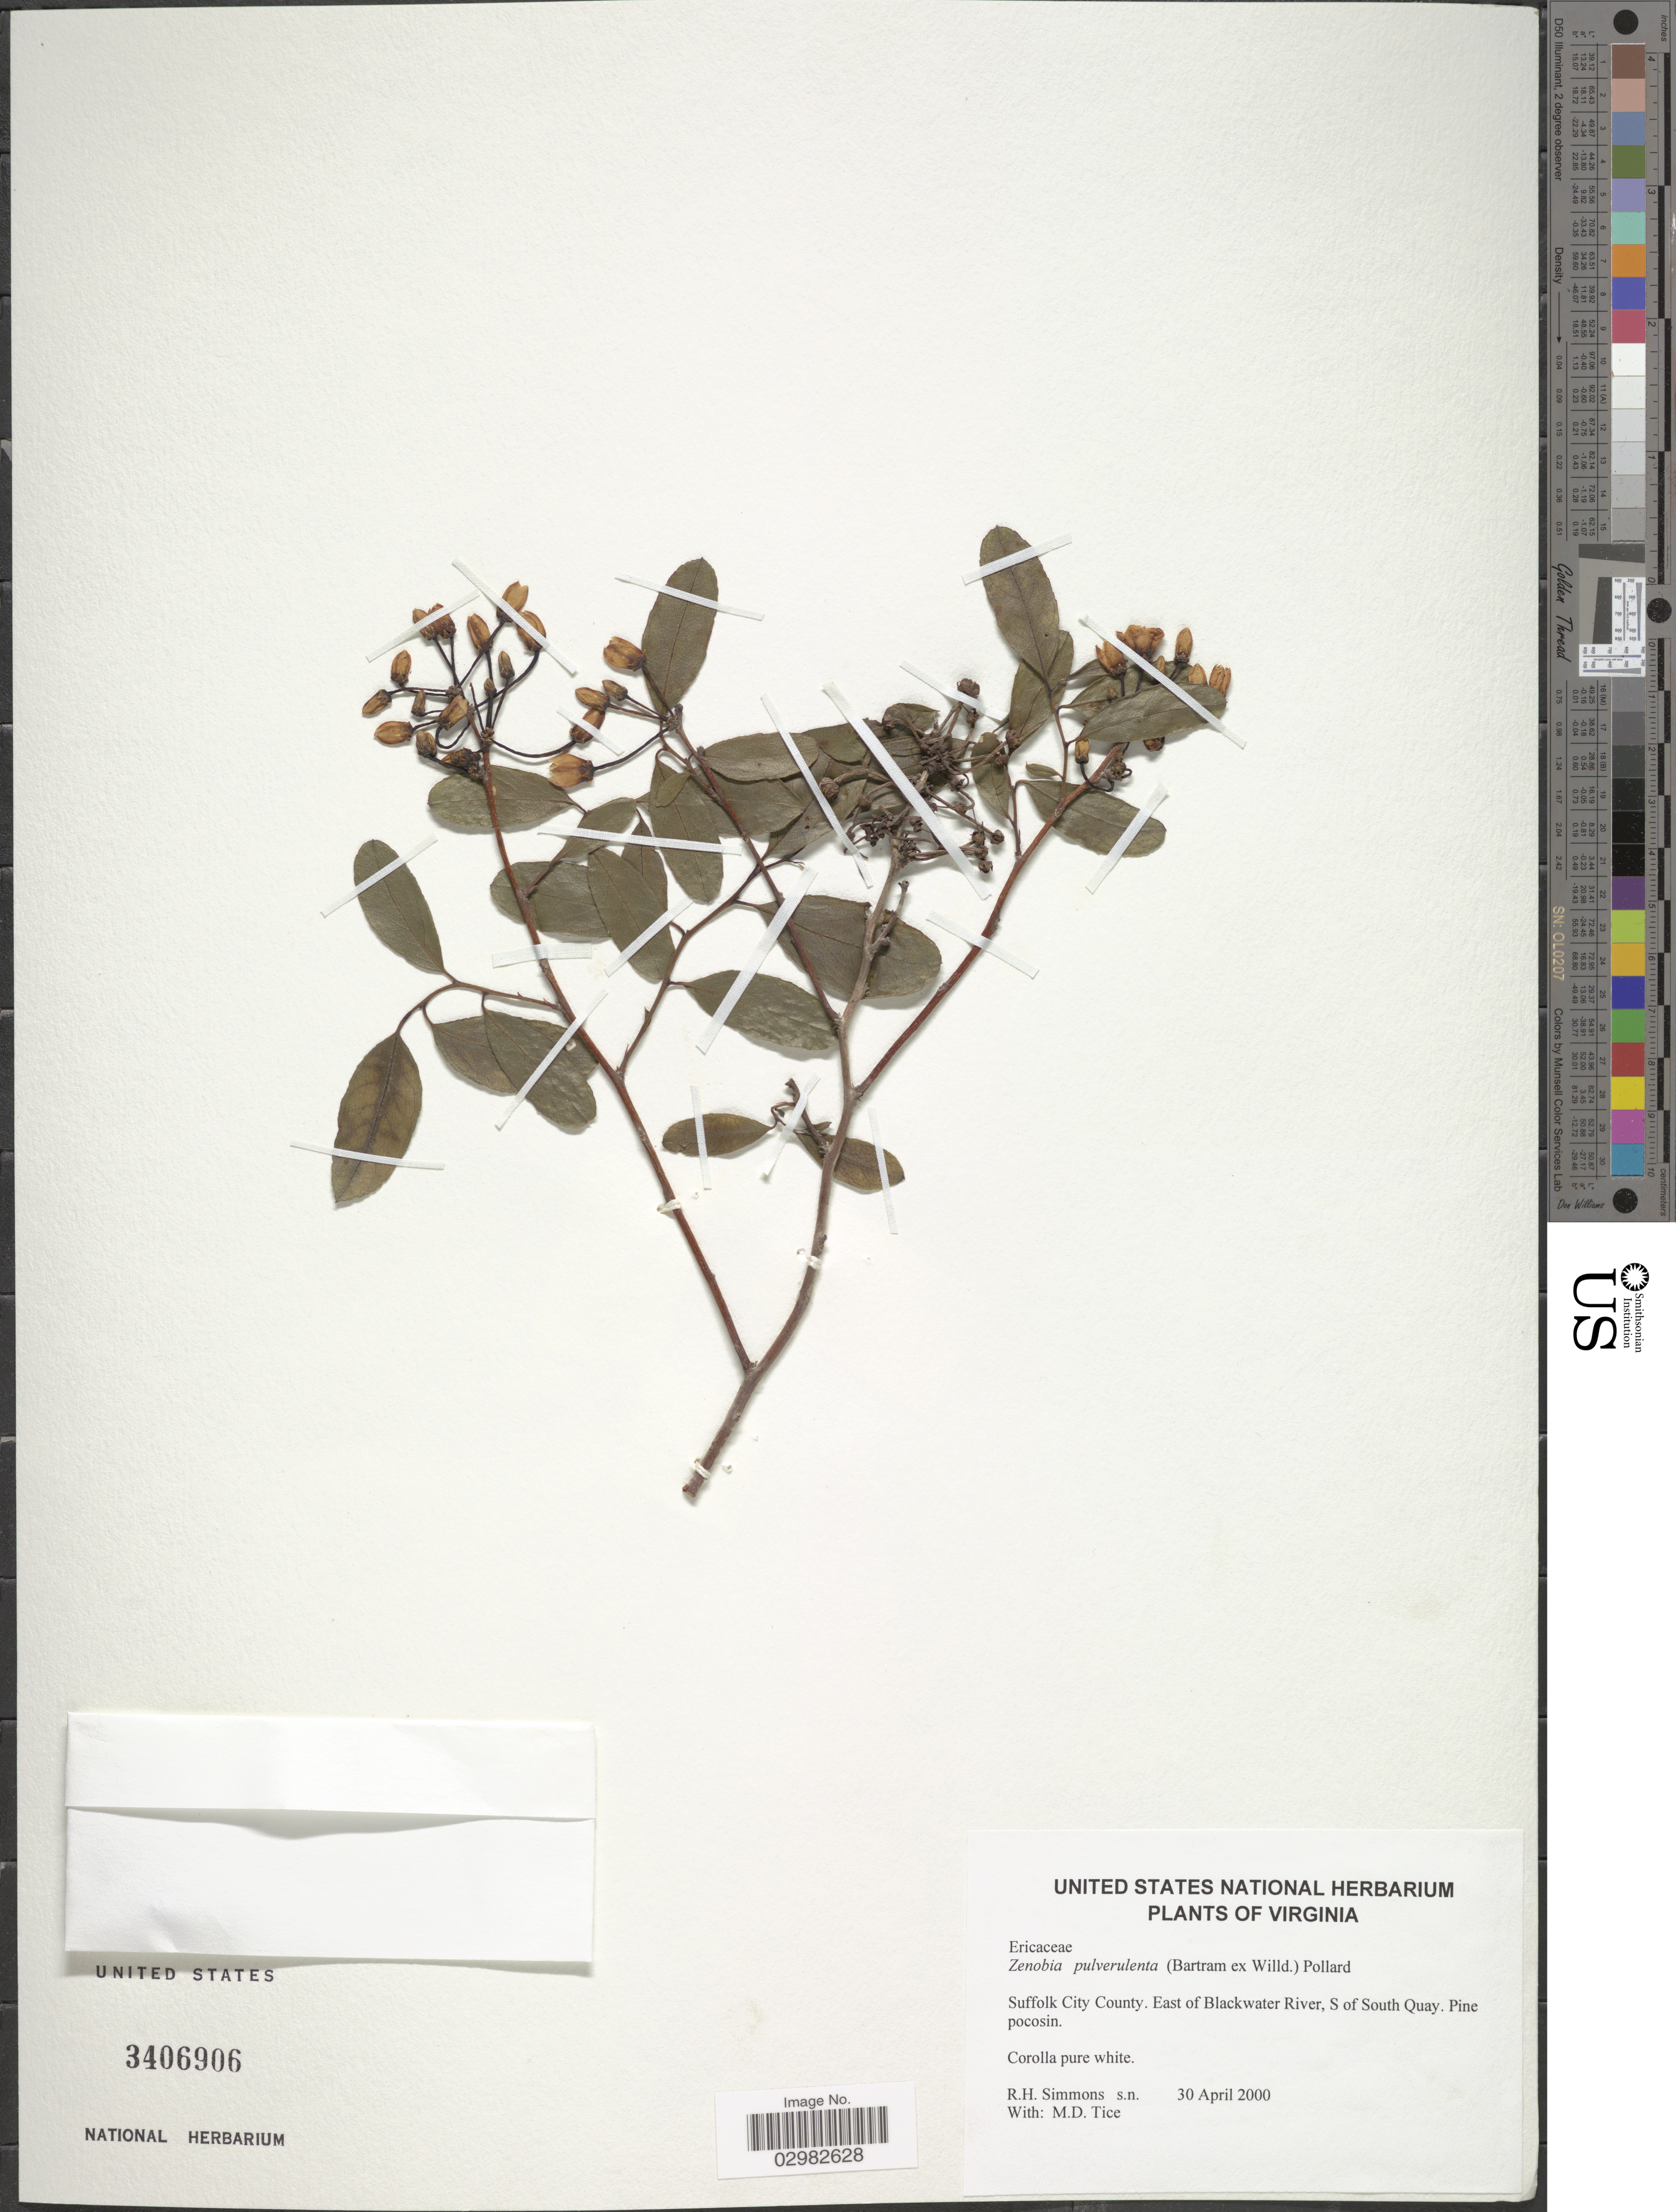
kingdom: Plantae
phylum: Tracheophyta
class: Magnoliopsida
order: Ericales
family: Ericaceae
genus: Zenobia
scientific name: Zenobia pulverulenta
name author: (W. Bartram ex Willd.) Pollard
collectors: R. H. Simmons & M. Tice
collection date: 2000-04-30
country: United States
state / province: Virginia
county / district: City of Suffolk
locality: Suffolk City County, East of Blackwater River, S of South Quay.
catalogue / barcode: US 3406906